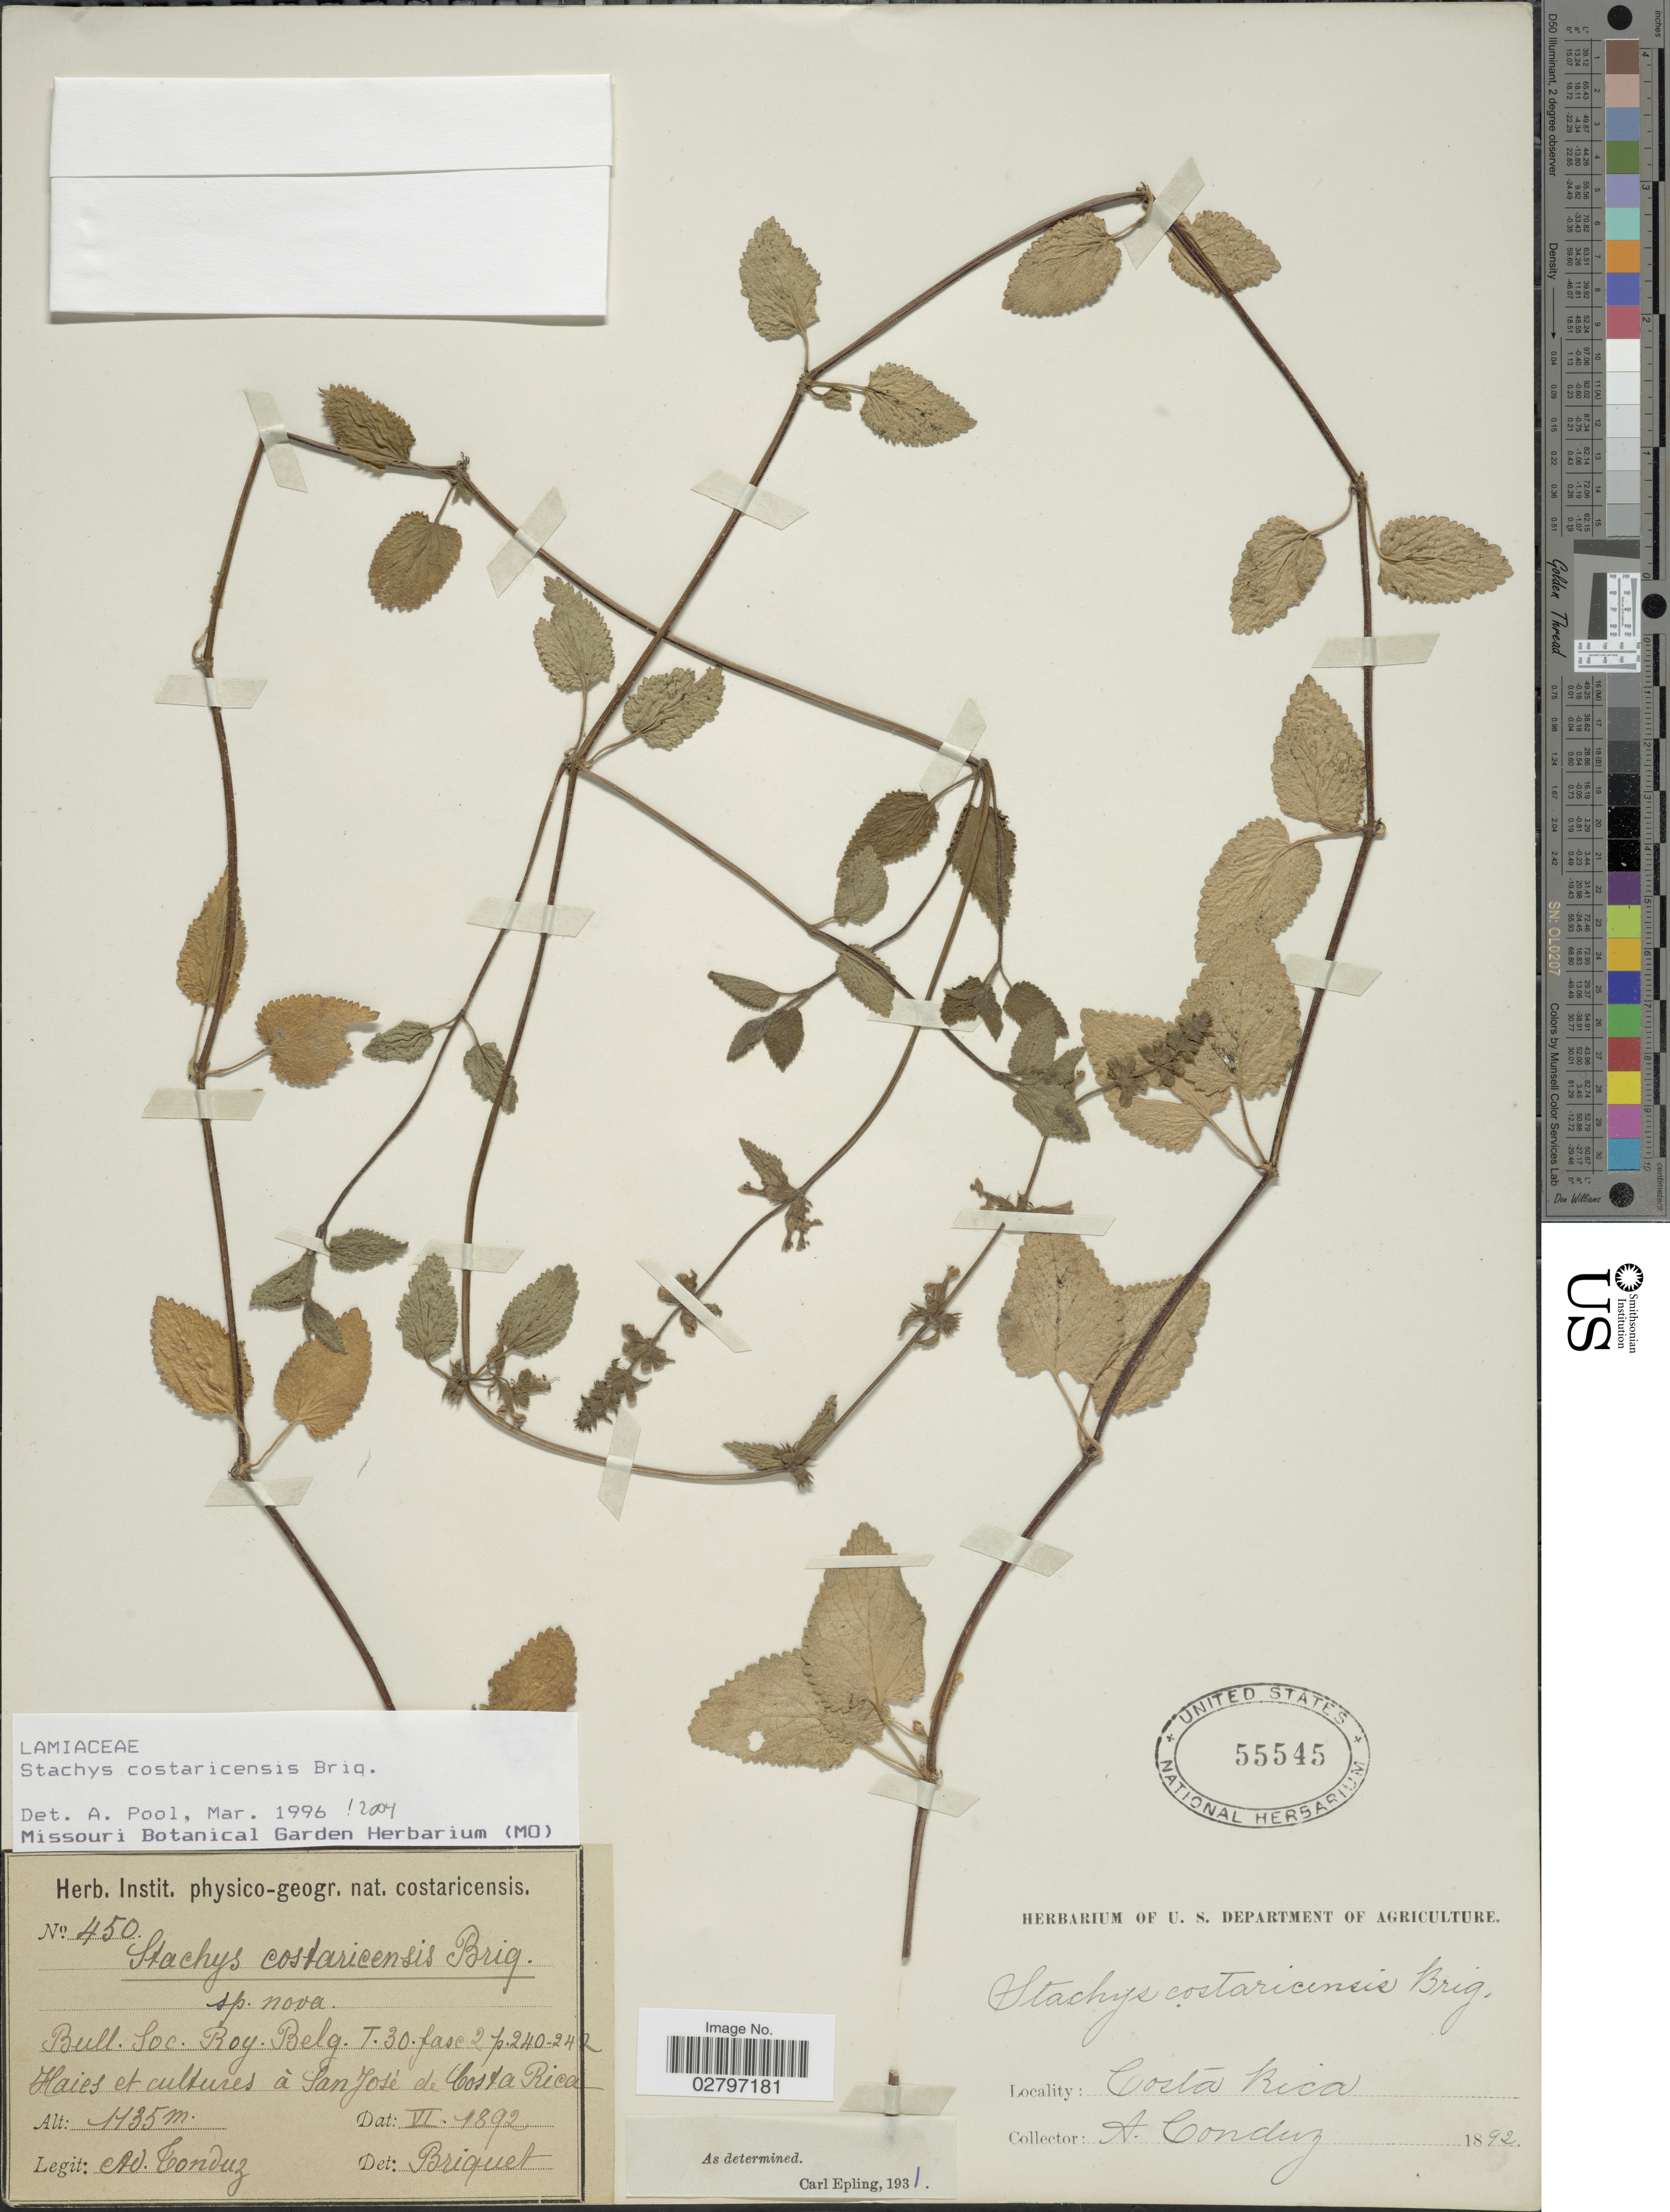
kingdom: Plantae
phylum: Tracheophyta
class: Magnoliopsida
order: Lamiales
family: Lamiaceae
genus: Stachys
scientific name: Stachys costaricensis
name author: Briq.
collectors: A. Tonduz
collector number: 450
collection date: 1892-06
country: Costa Rica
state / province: San José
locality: Haies et cultures à San Josè de Costa Rica.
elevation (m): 1135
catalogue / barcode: US 55545